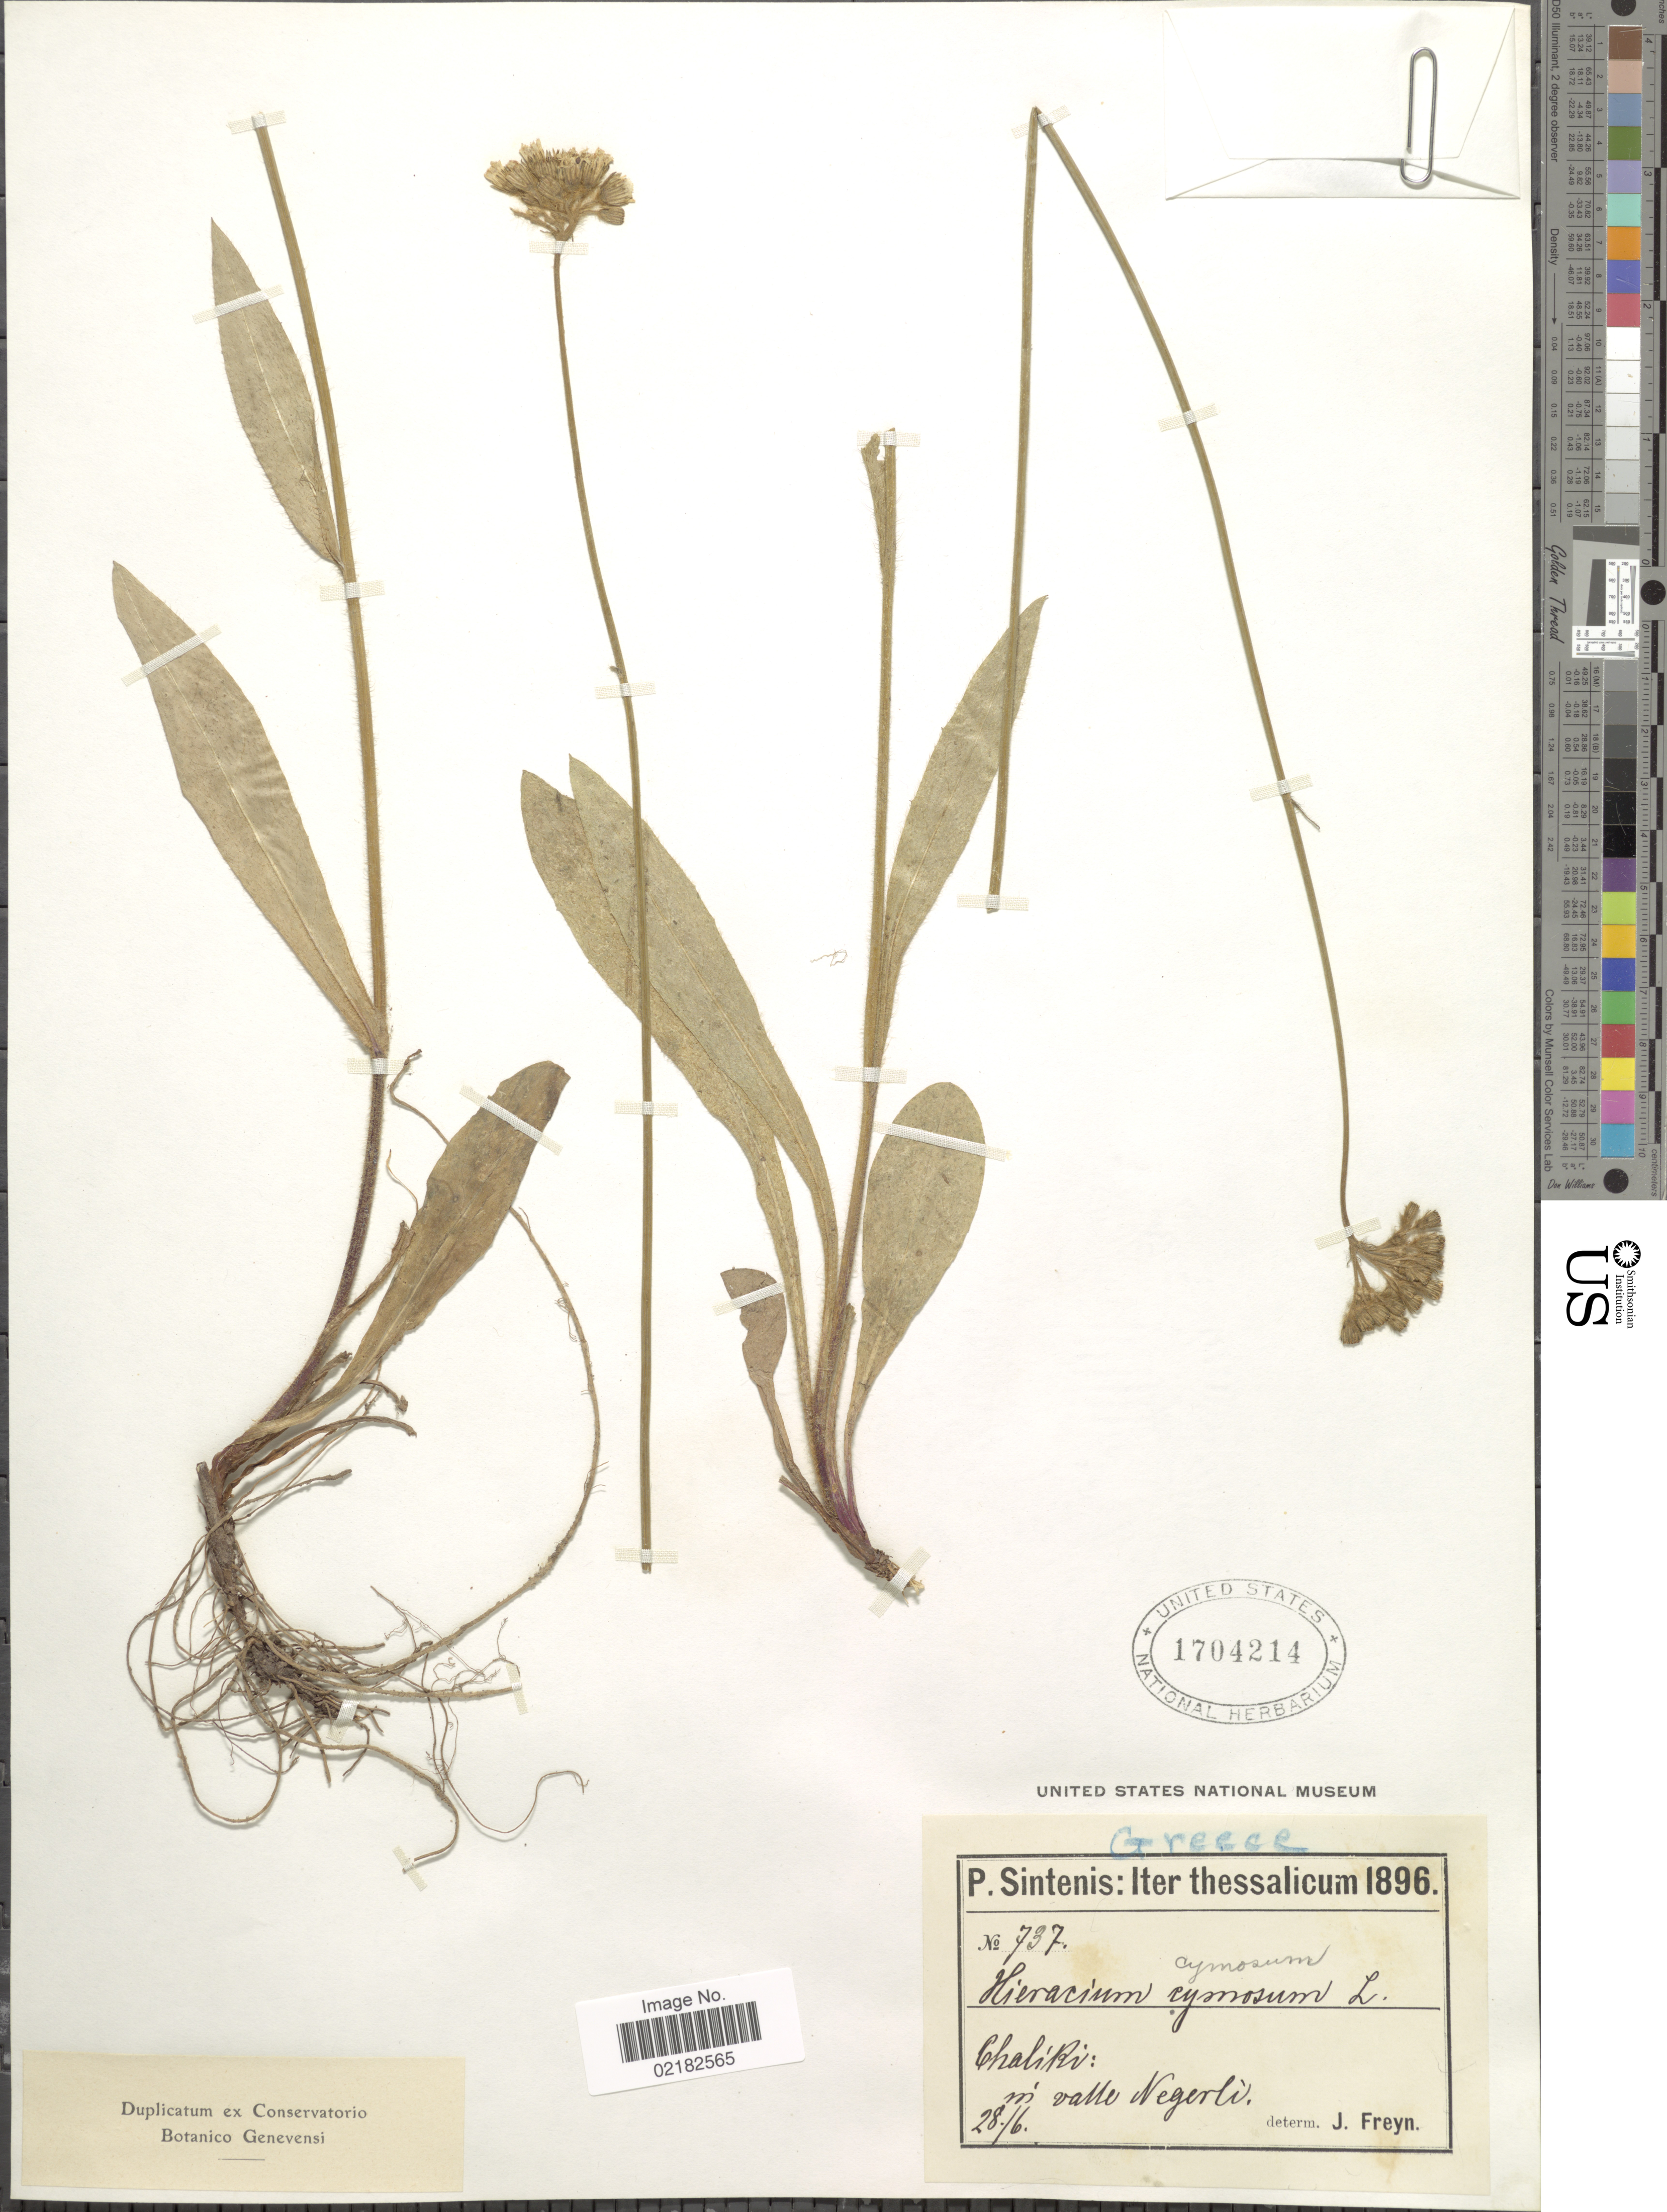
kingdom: Plantae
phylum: Tracheophyta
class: Magnoliopsida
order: Asterales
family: Asteraceae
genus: Pilosella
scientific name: Pilosella cymiflora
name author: (Näg. & Peter) S. Bräut. & Greuter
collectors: P. Sintenis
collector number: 737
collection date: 1896-06-28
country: Greece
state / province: Thessaly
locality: Thessalicum, Chaliki in valle Nergerli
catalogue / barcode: US 1704214